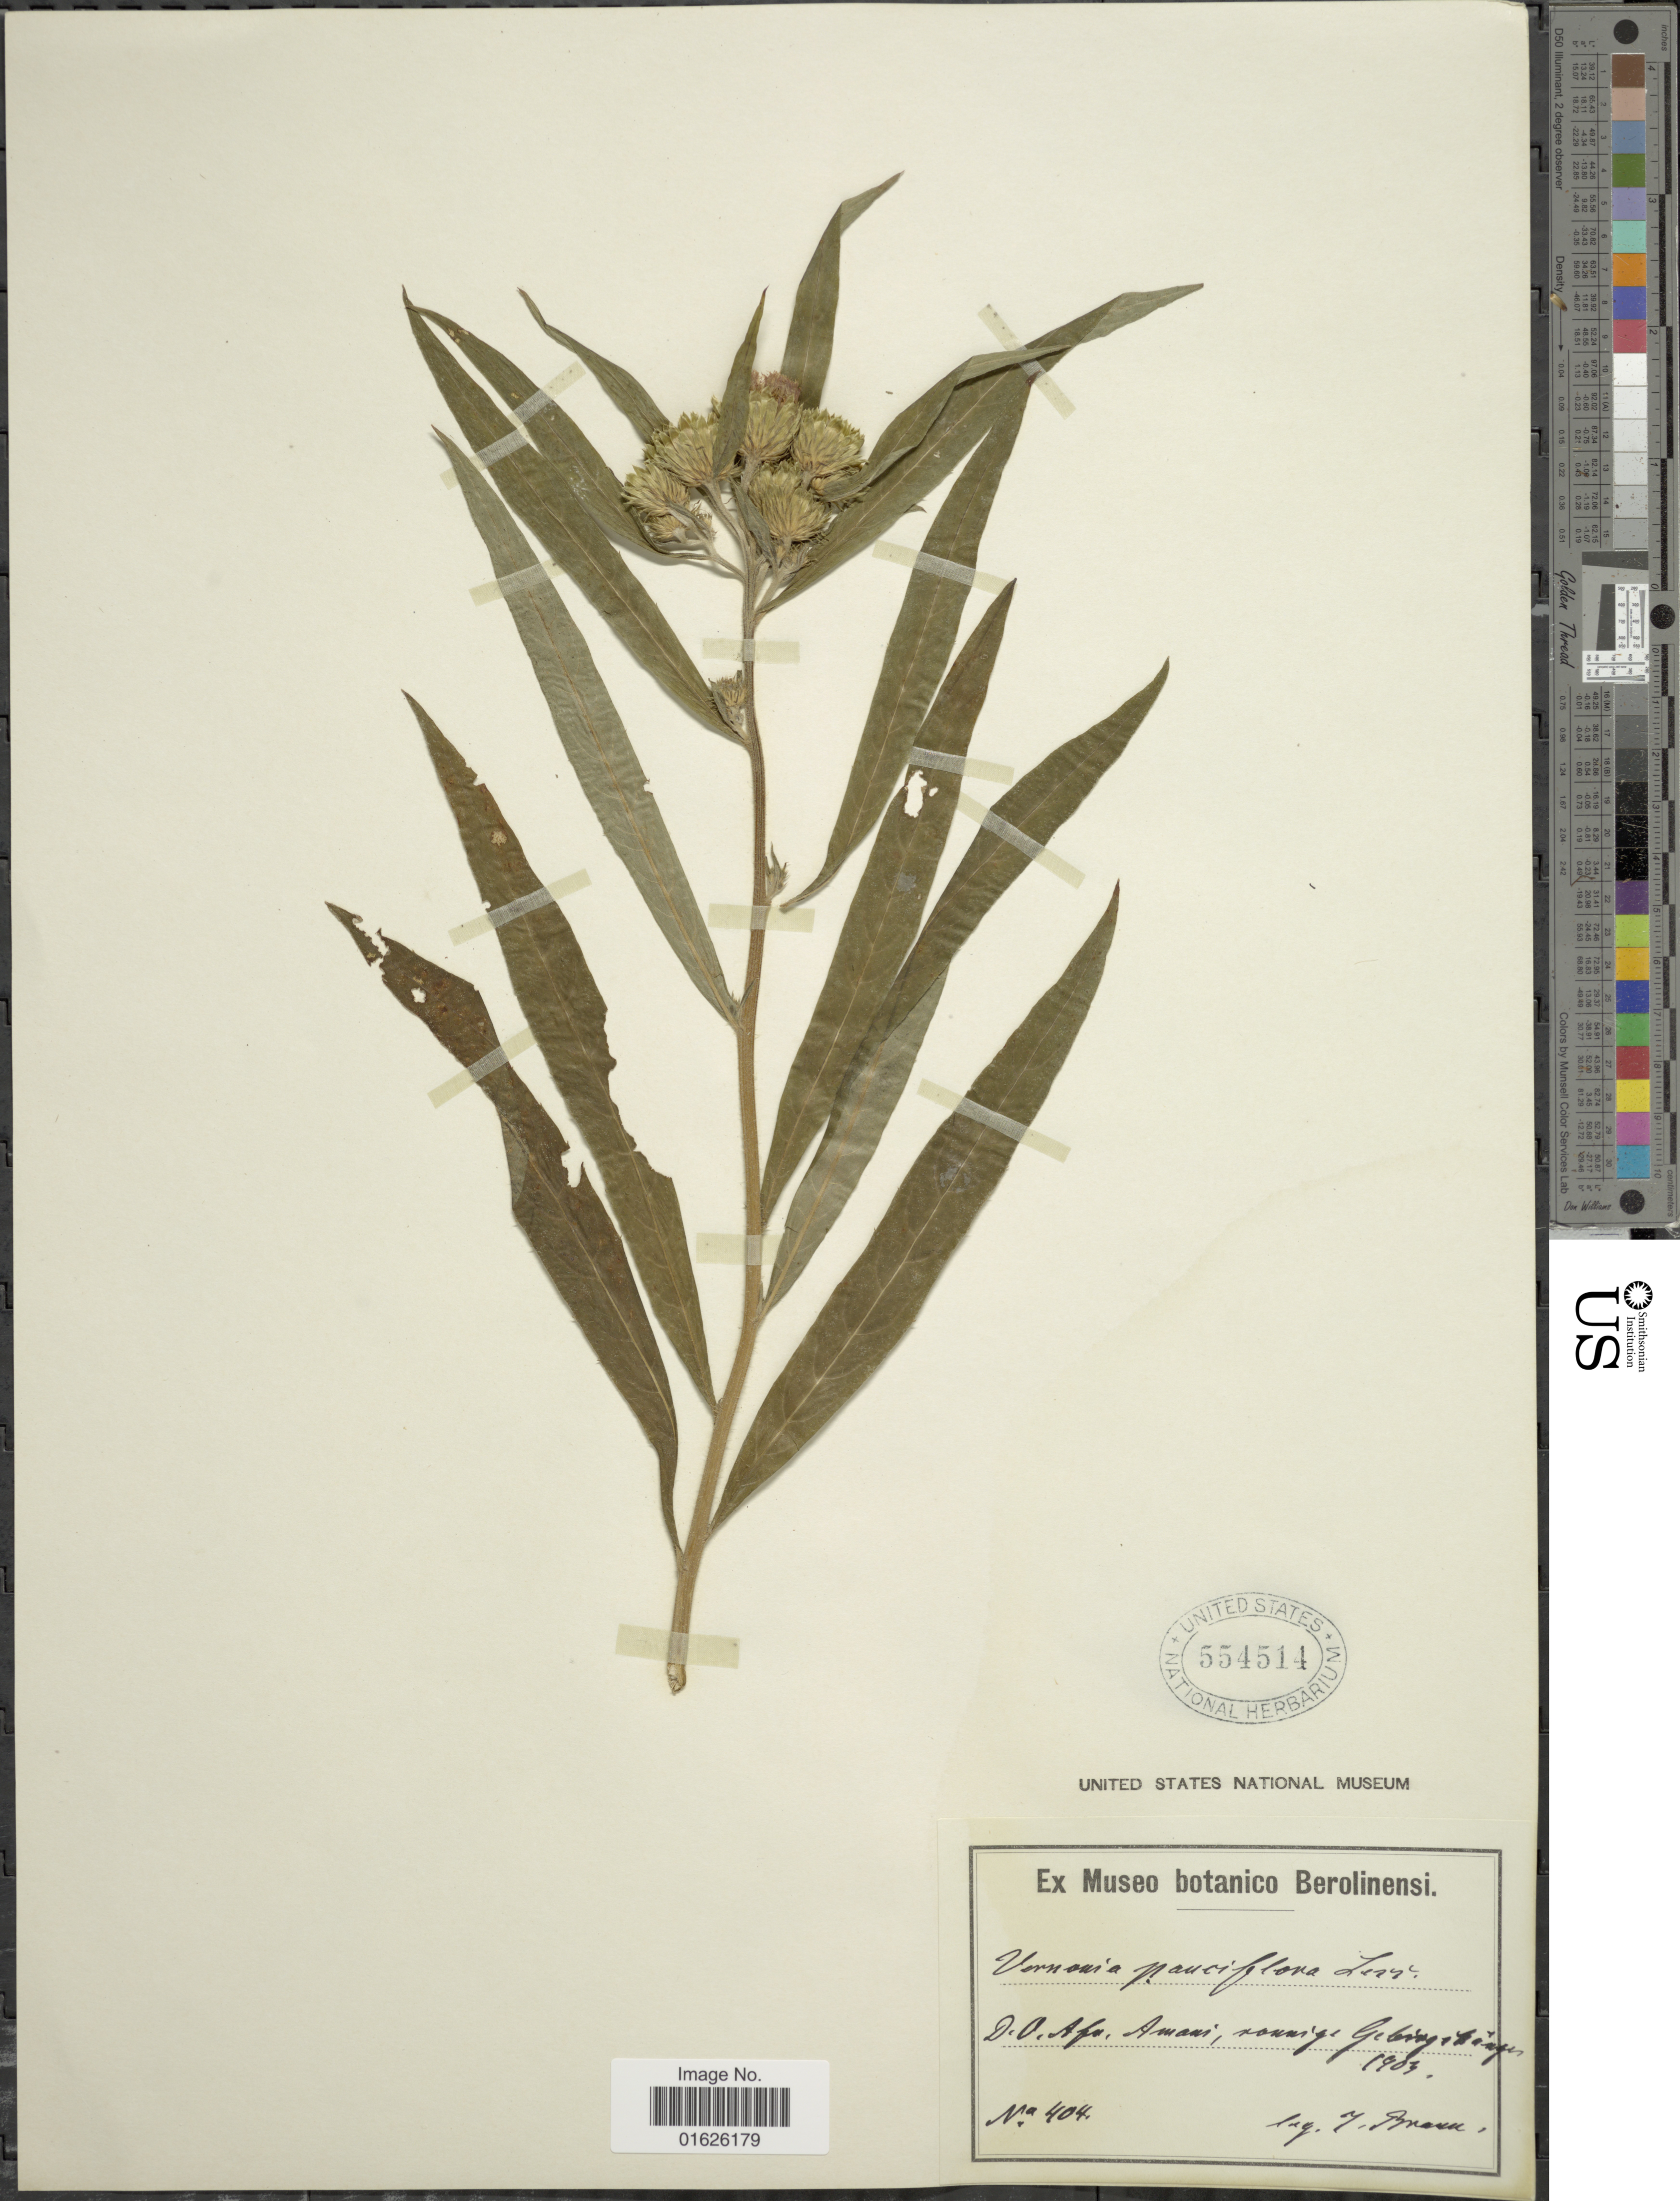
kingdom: Plantae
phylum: Tracheophyta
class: Magnoliopsida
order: Asterales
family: Asteraceae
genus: Centrapalus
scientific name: Centrapalus pauciflorus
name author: (Willd.) H. Rob.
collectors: J. Braun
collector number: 404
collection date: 1903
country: Tanzania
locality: Amani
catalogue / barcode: US 554514